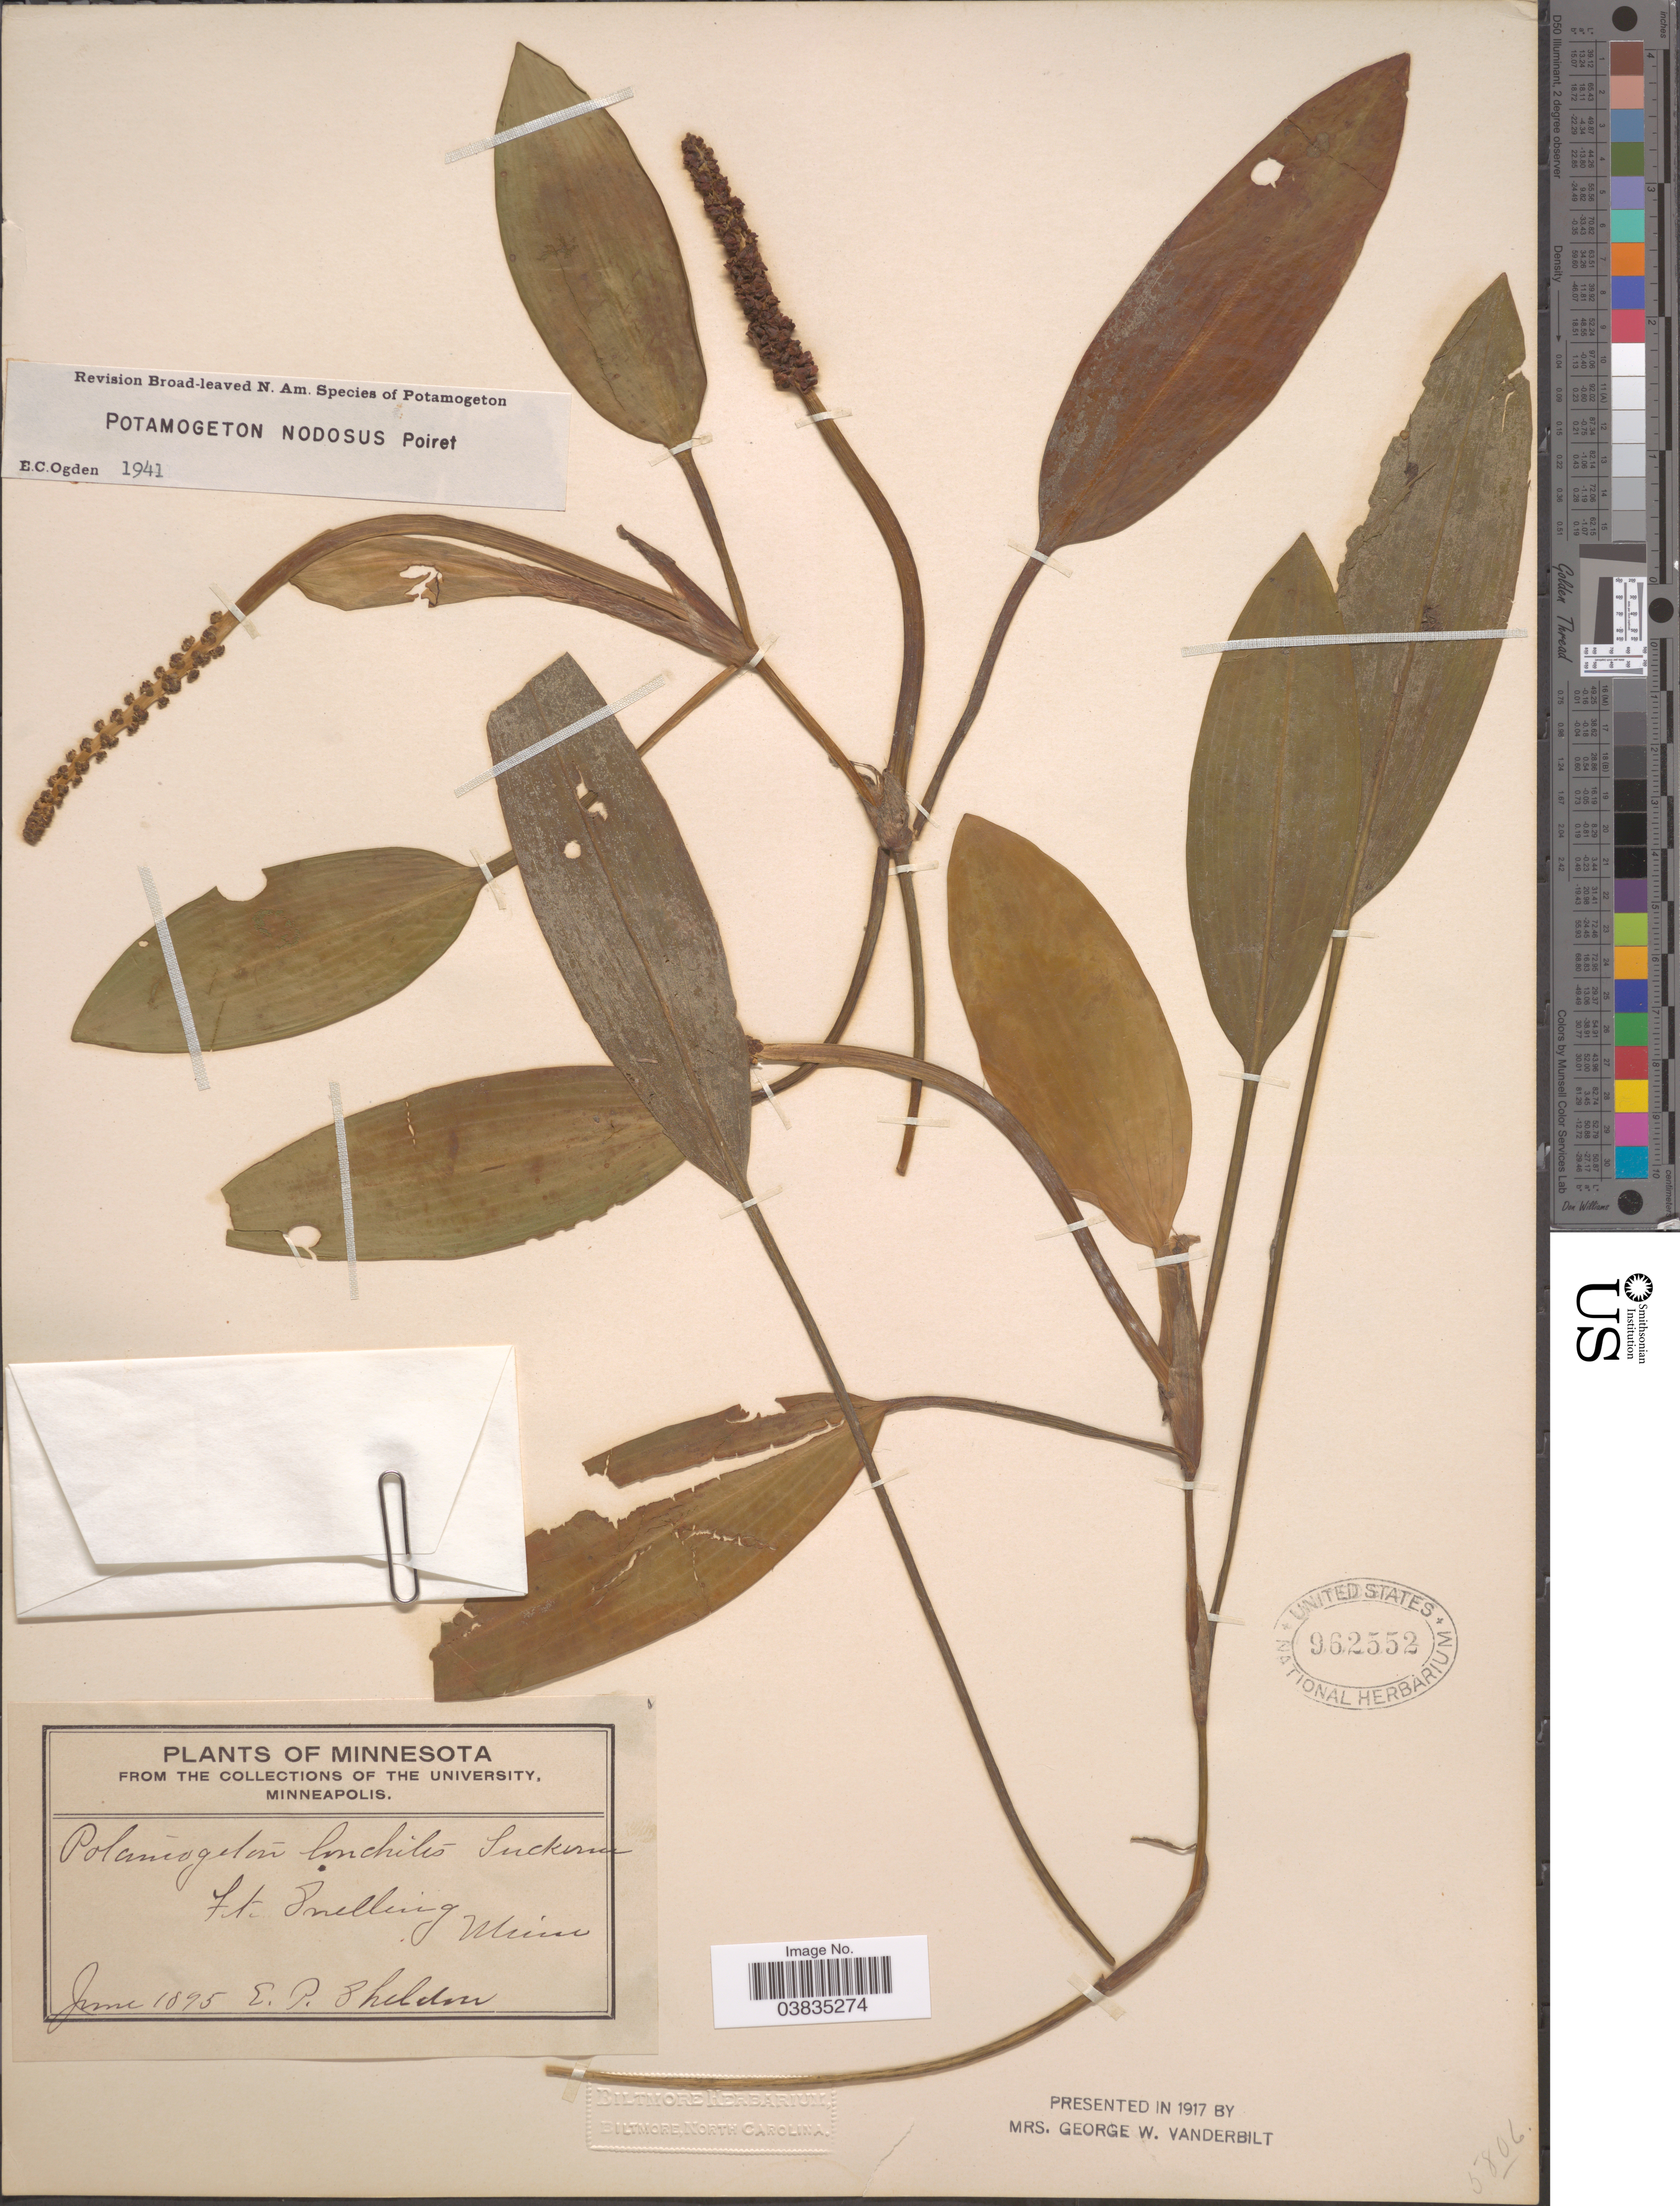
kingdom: Plantae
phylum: Tracheophyta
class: Liliopsida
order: Alismatales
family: Potamogetonaceae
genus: Potamogeton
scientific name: Potamogeton nodosus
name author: Poir.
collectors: E. P. Sheldon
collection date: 1895-07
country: United States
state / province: Minnesota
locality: Ft. Snelling.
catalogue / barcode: US 962552